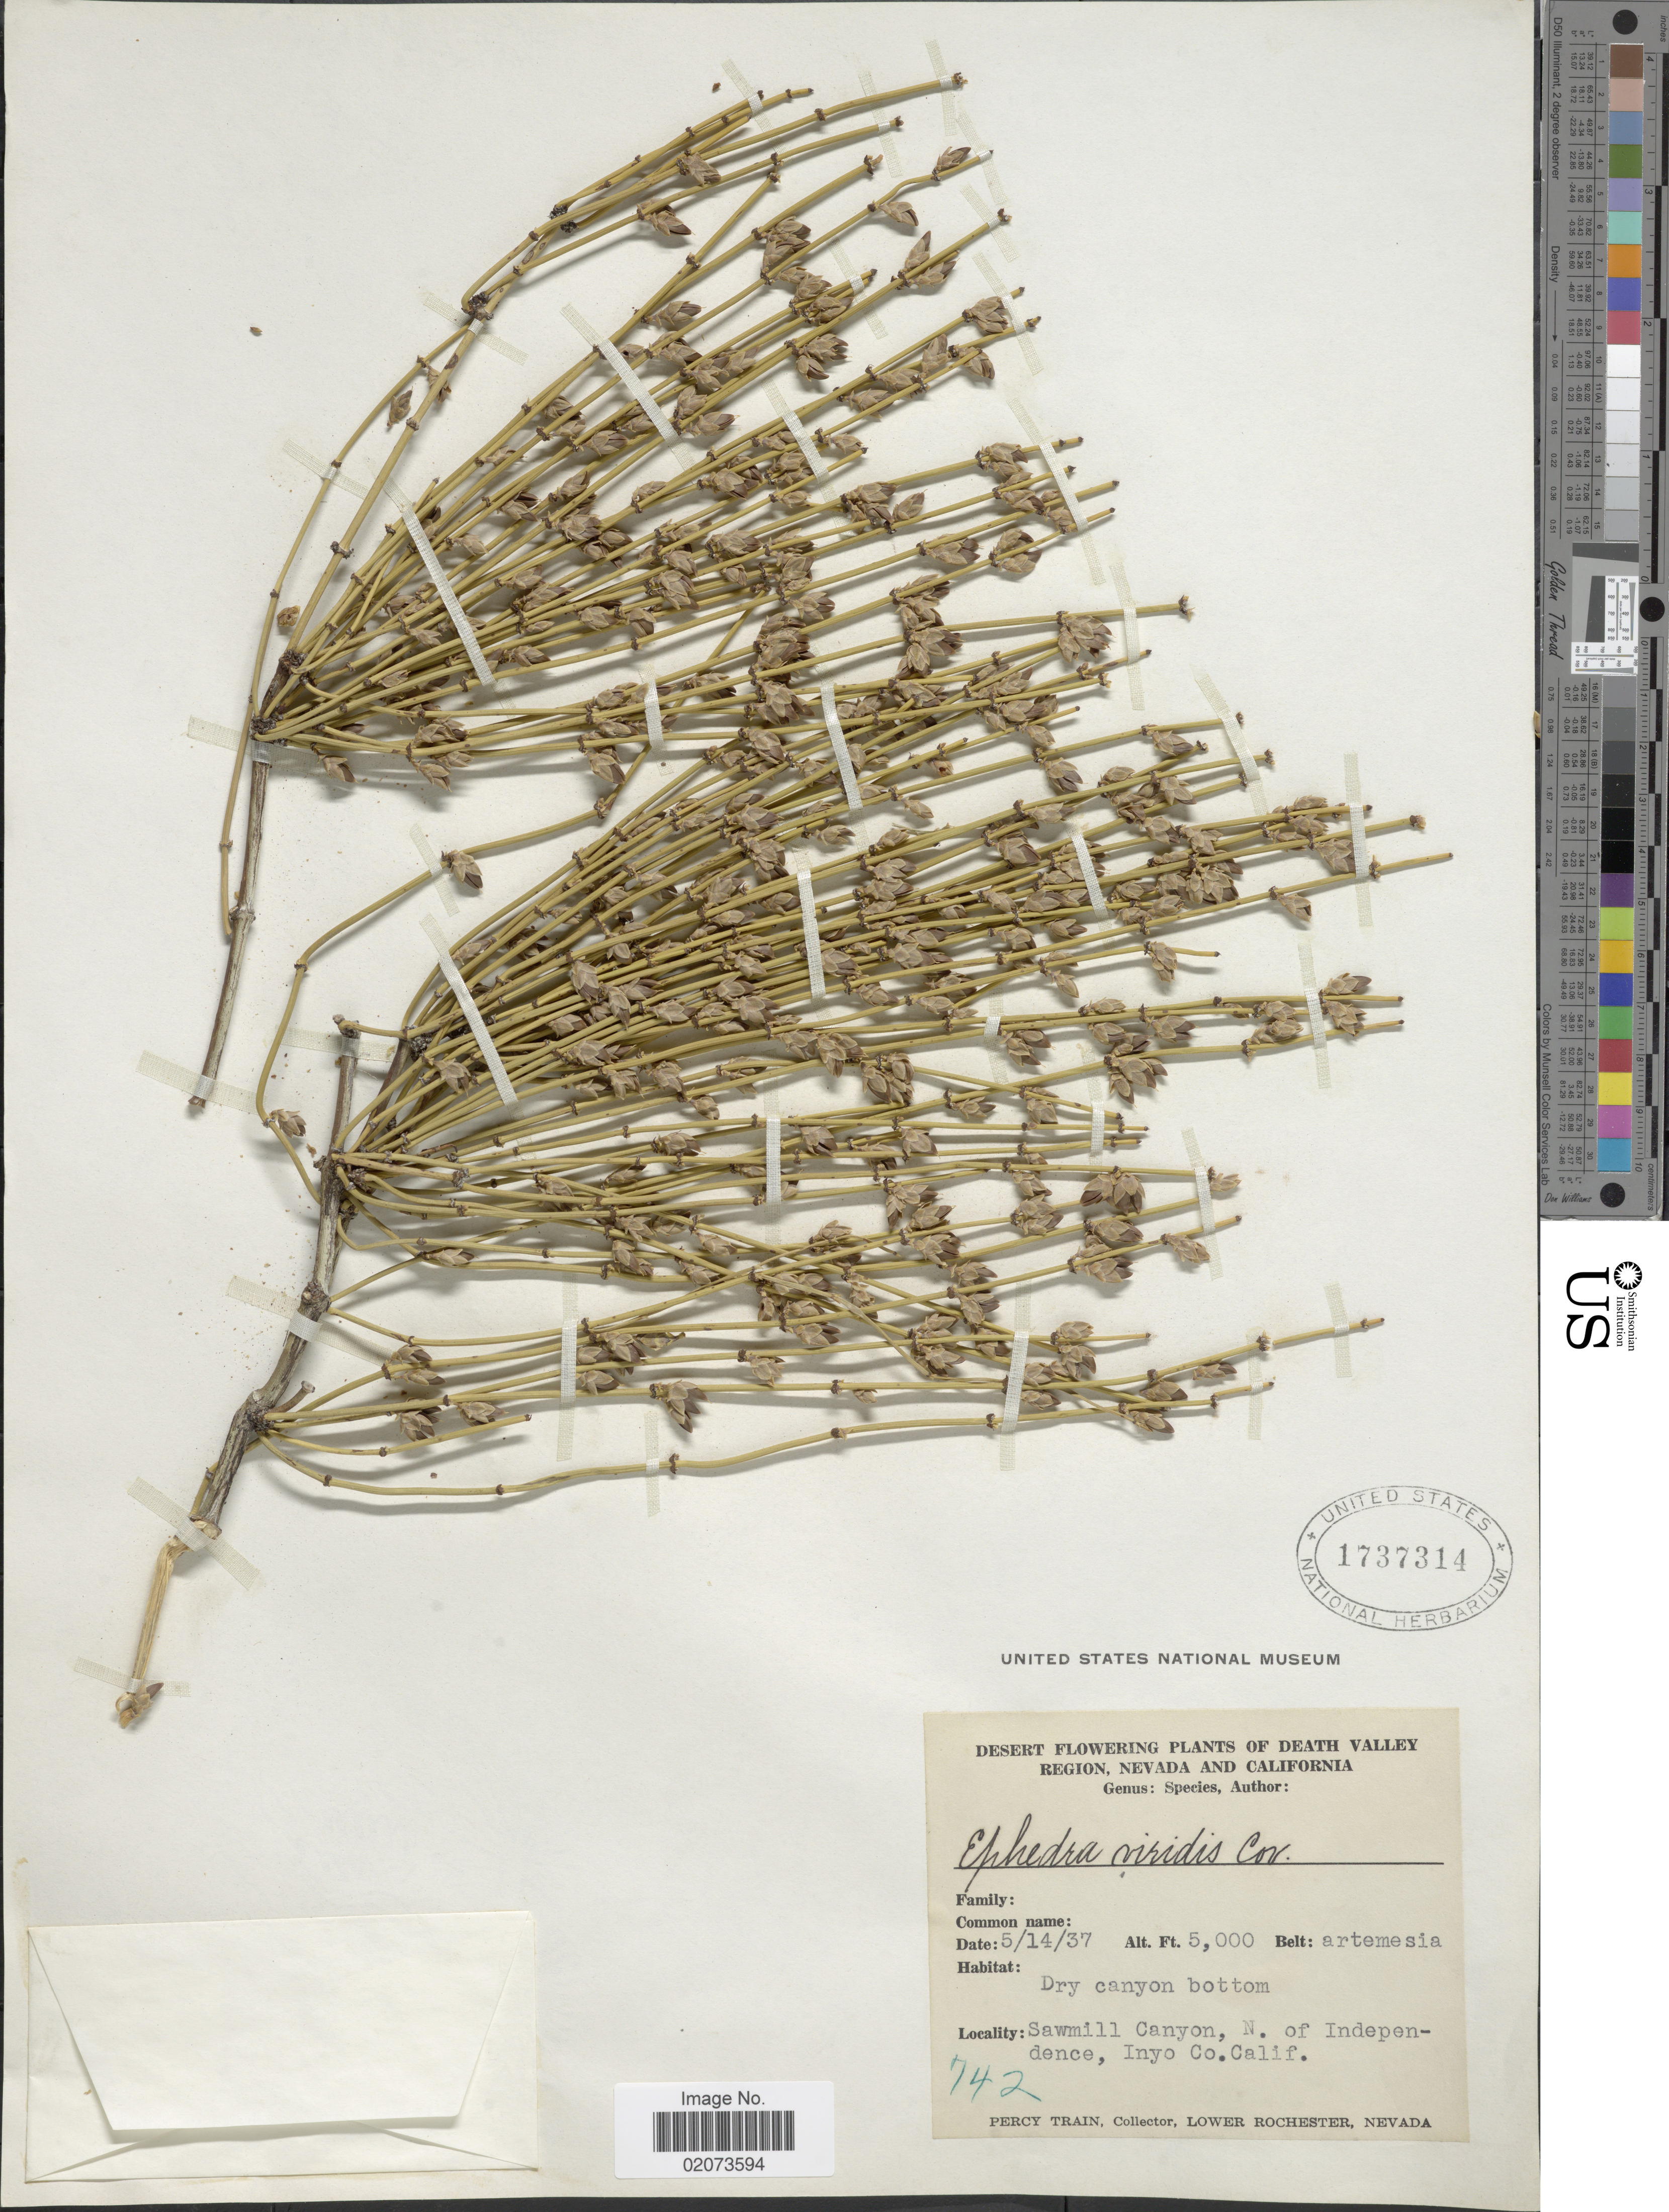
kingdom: Plantae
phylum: Tracheophyta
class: Gnetopsida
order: Ephedrales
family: Ephedraceae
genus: Ephedra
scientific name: Ephedra viridis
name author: Coville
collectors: P. Train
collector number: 742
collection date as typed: Transcribed d/m/y: 14/5/37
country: United States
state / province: California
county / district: Inyo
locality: Death Valley Region, Sawmill Canyon, N. of Independence, Inyo Co.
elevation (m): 1524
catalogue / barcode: US 1737314